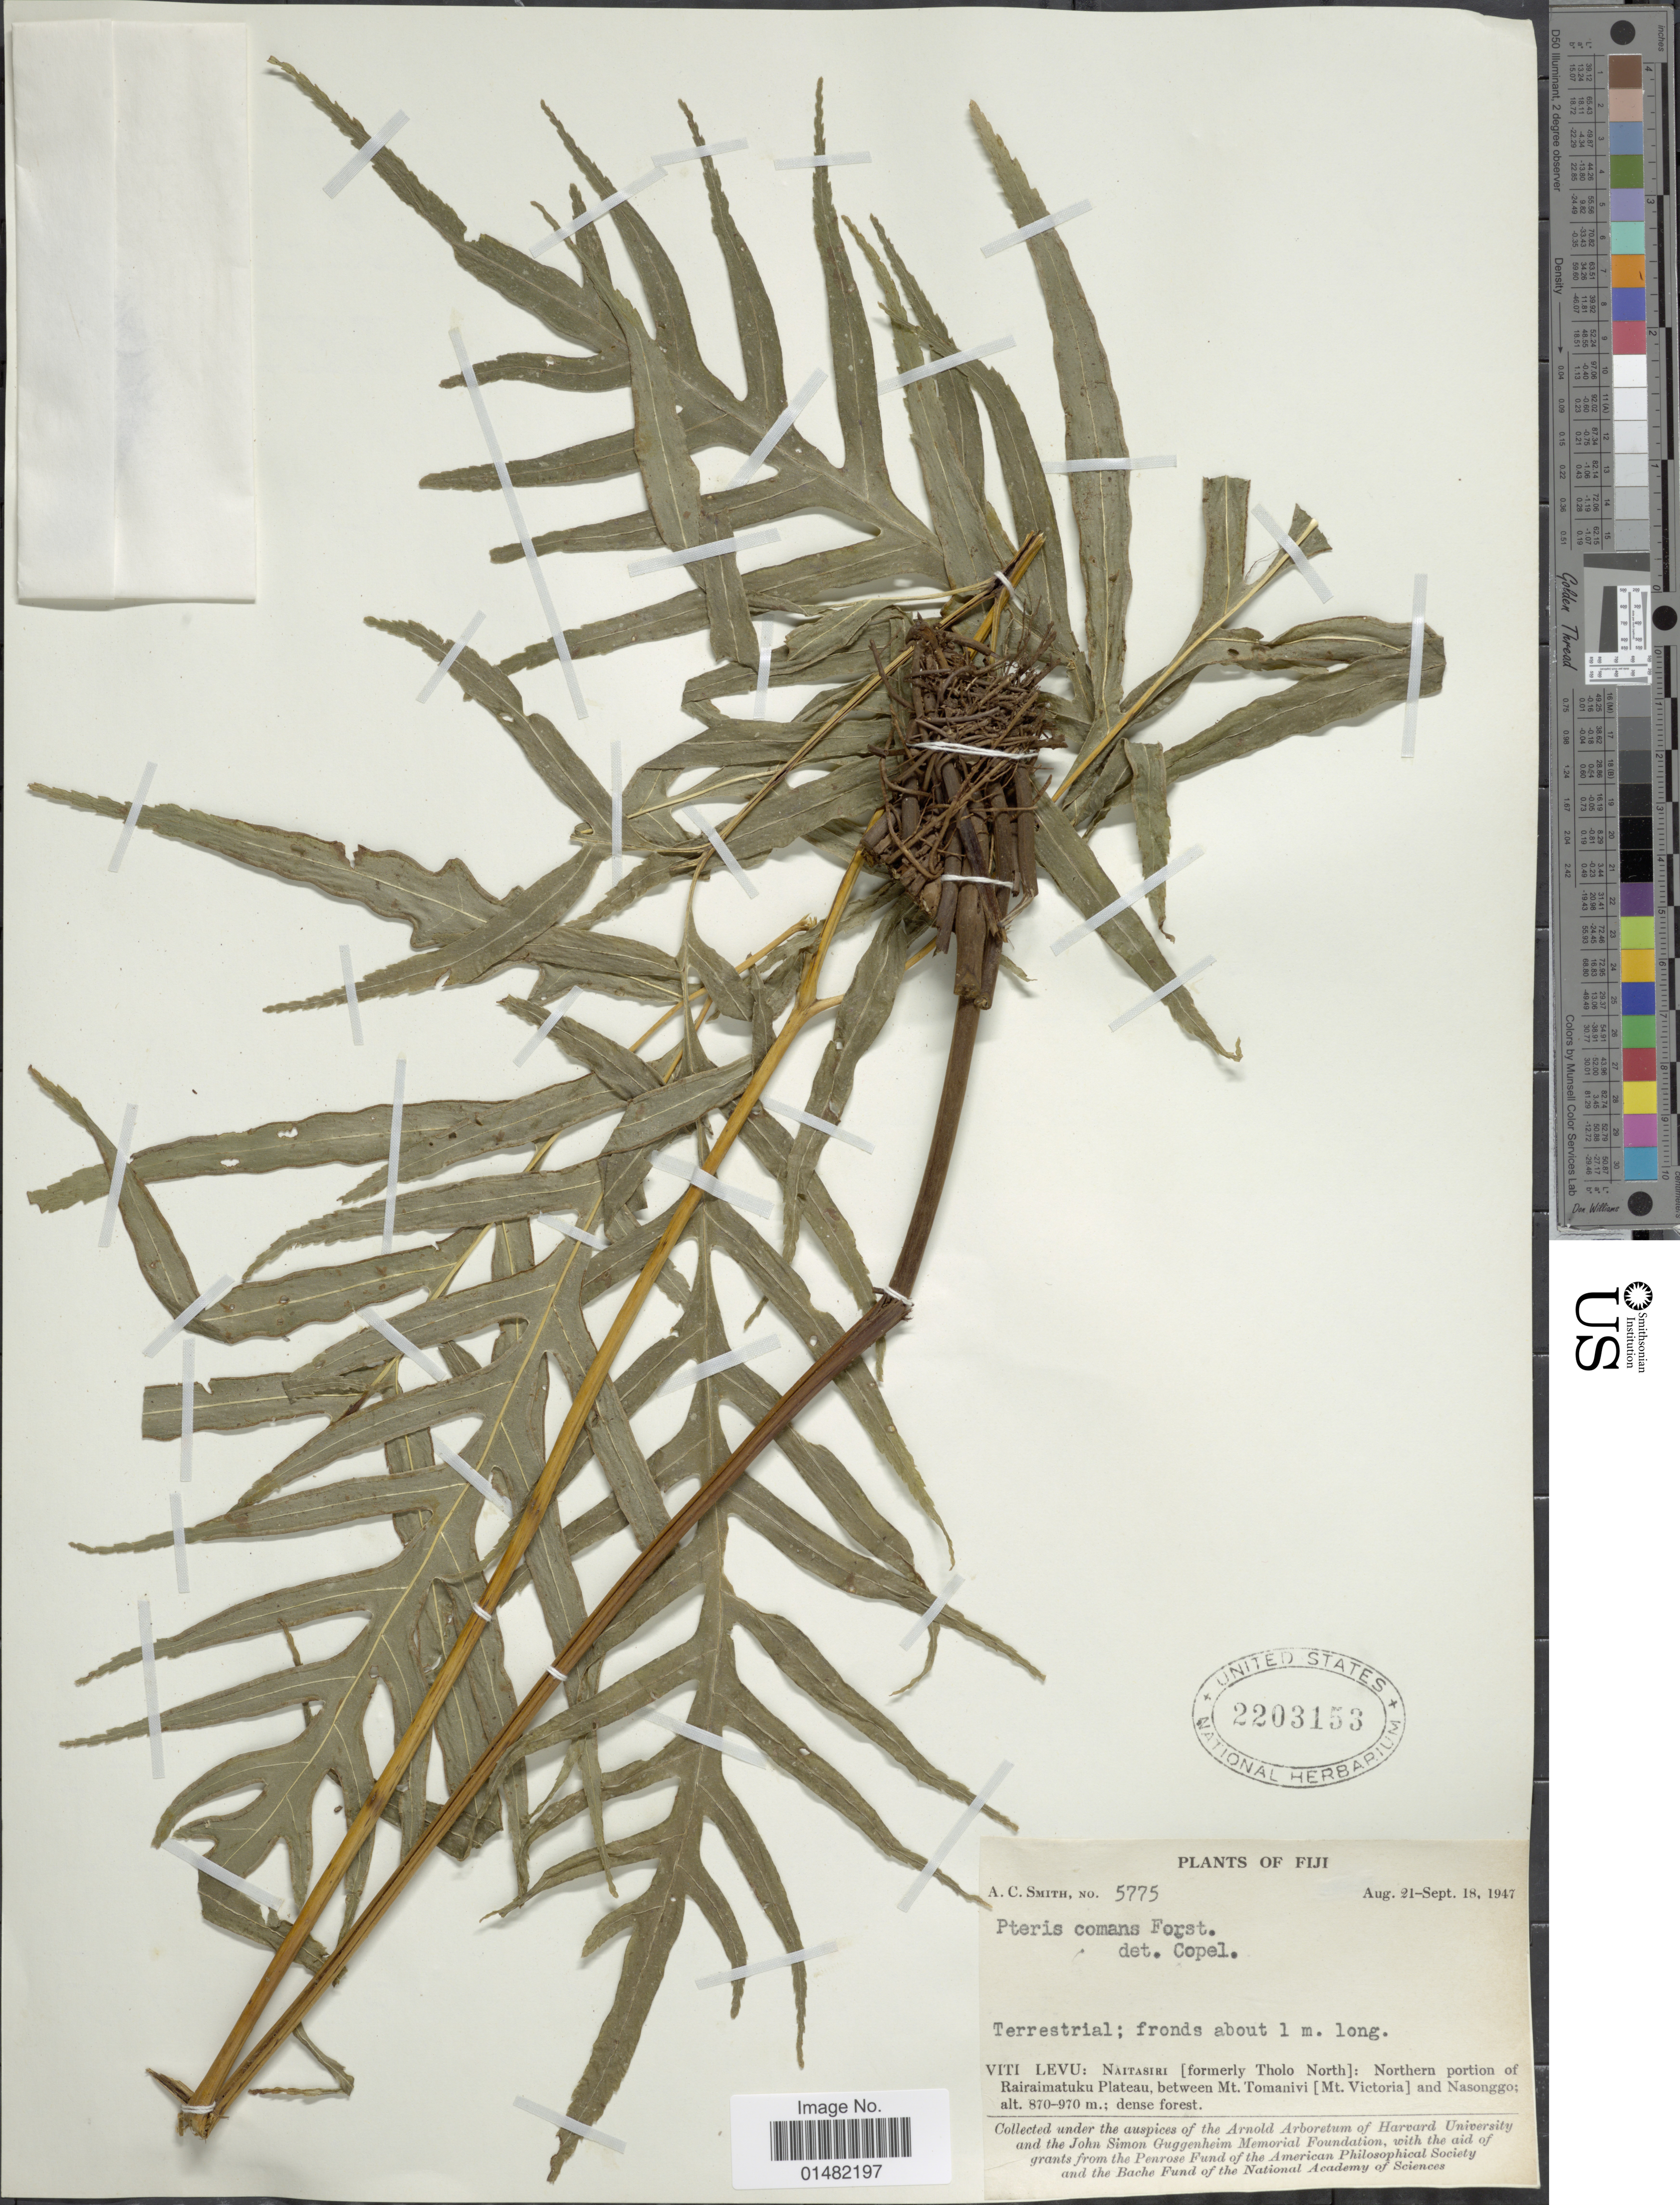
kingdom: Plantae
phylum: Tracheophyta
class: Polypodiopsida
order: Polypodiales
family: Pteridaceae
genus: Pteris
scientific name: Pteris comans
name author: G. Forst.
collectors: A. C. Smith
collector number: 5775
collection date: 1947-08-21/1947-09-18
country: Fiji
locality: Viti Levu: Naitasiri [formerly Tholo North]: Northern portion of Rairaimatuku Plateau, between Mt. Tomanivi [Mt. Victoria] and Nasonggo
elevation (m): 870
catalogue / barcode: US 2203153